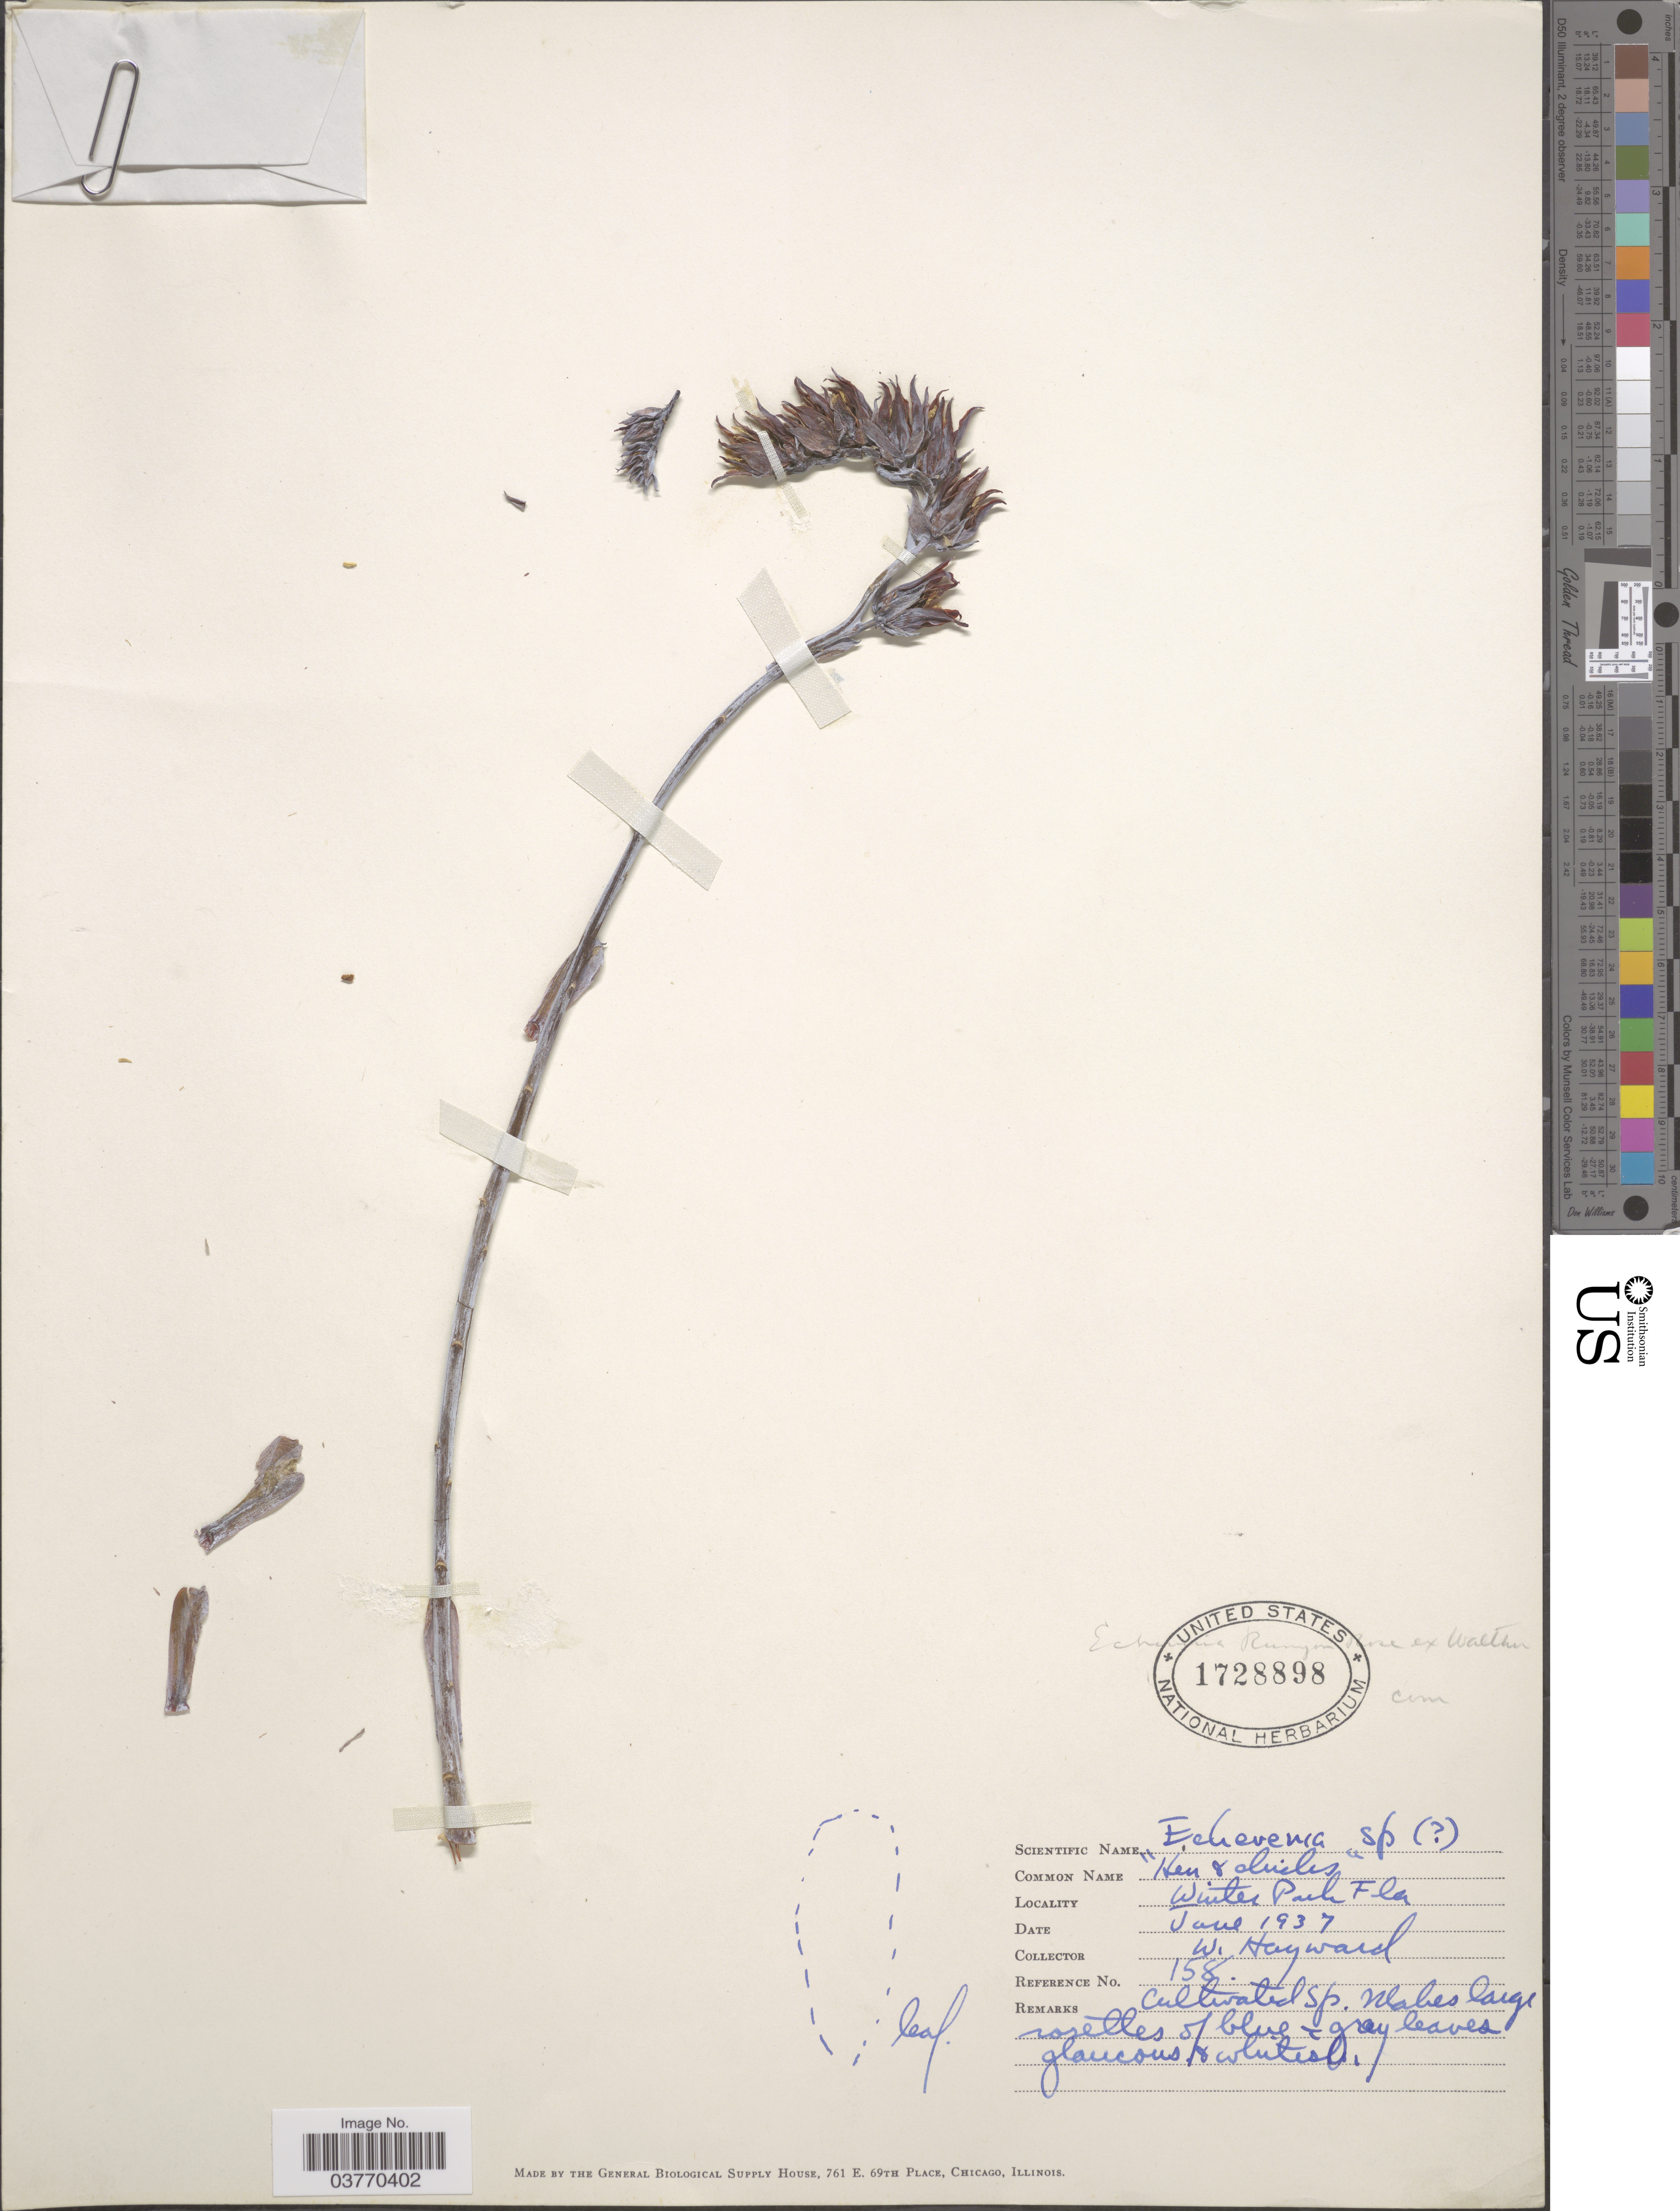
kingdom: Plantae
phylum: Tracheophyta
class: Magnoliopsida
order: Saxifragales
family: Crassulaceae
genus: Echeveria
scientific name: Echeveria runyonii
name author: Rose ex E. Walther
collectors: W. Hayward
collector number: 158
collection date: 1937-06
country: United States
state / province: Florida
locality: Winter Park.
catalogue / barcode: US 1728898